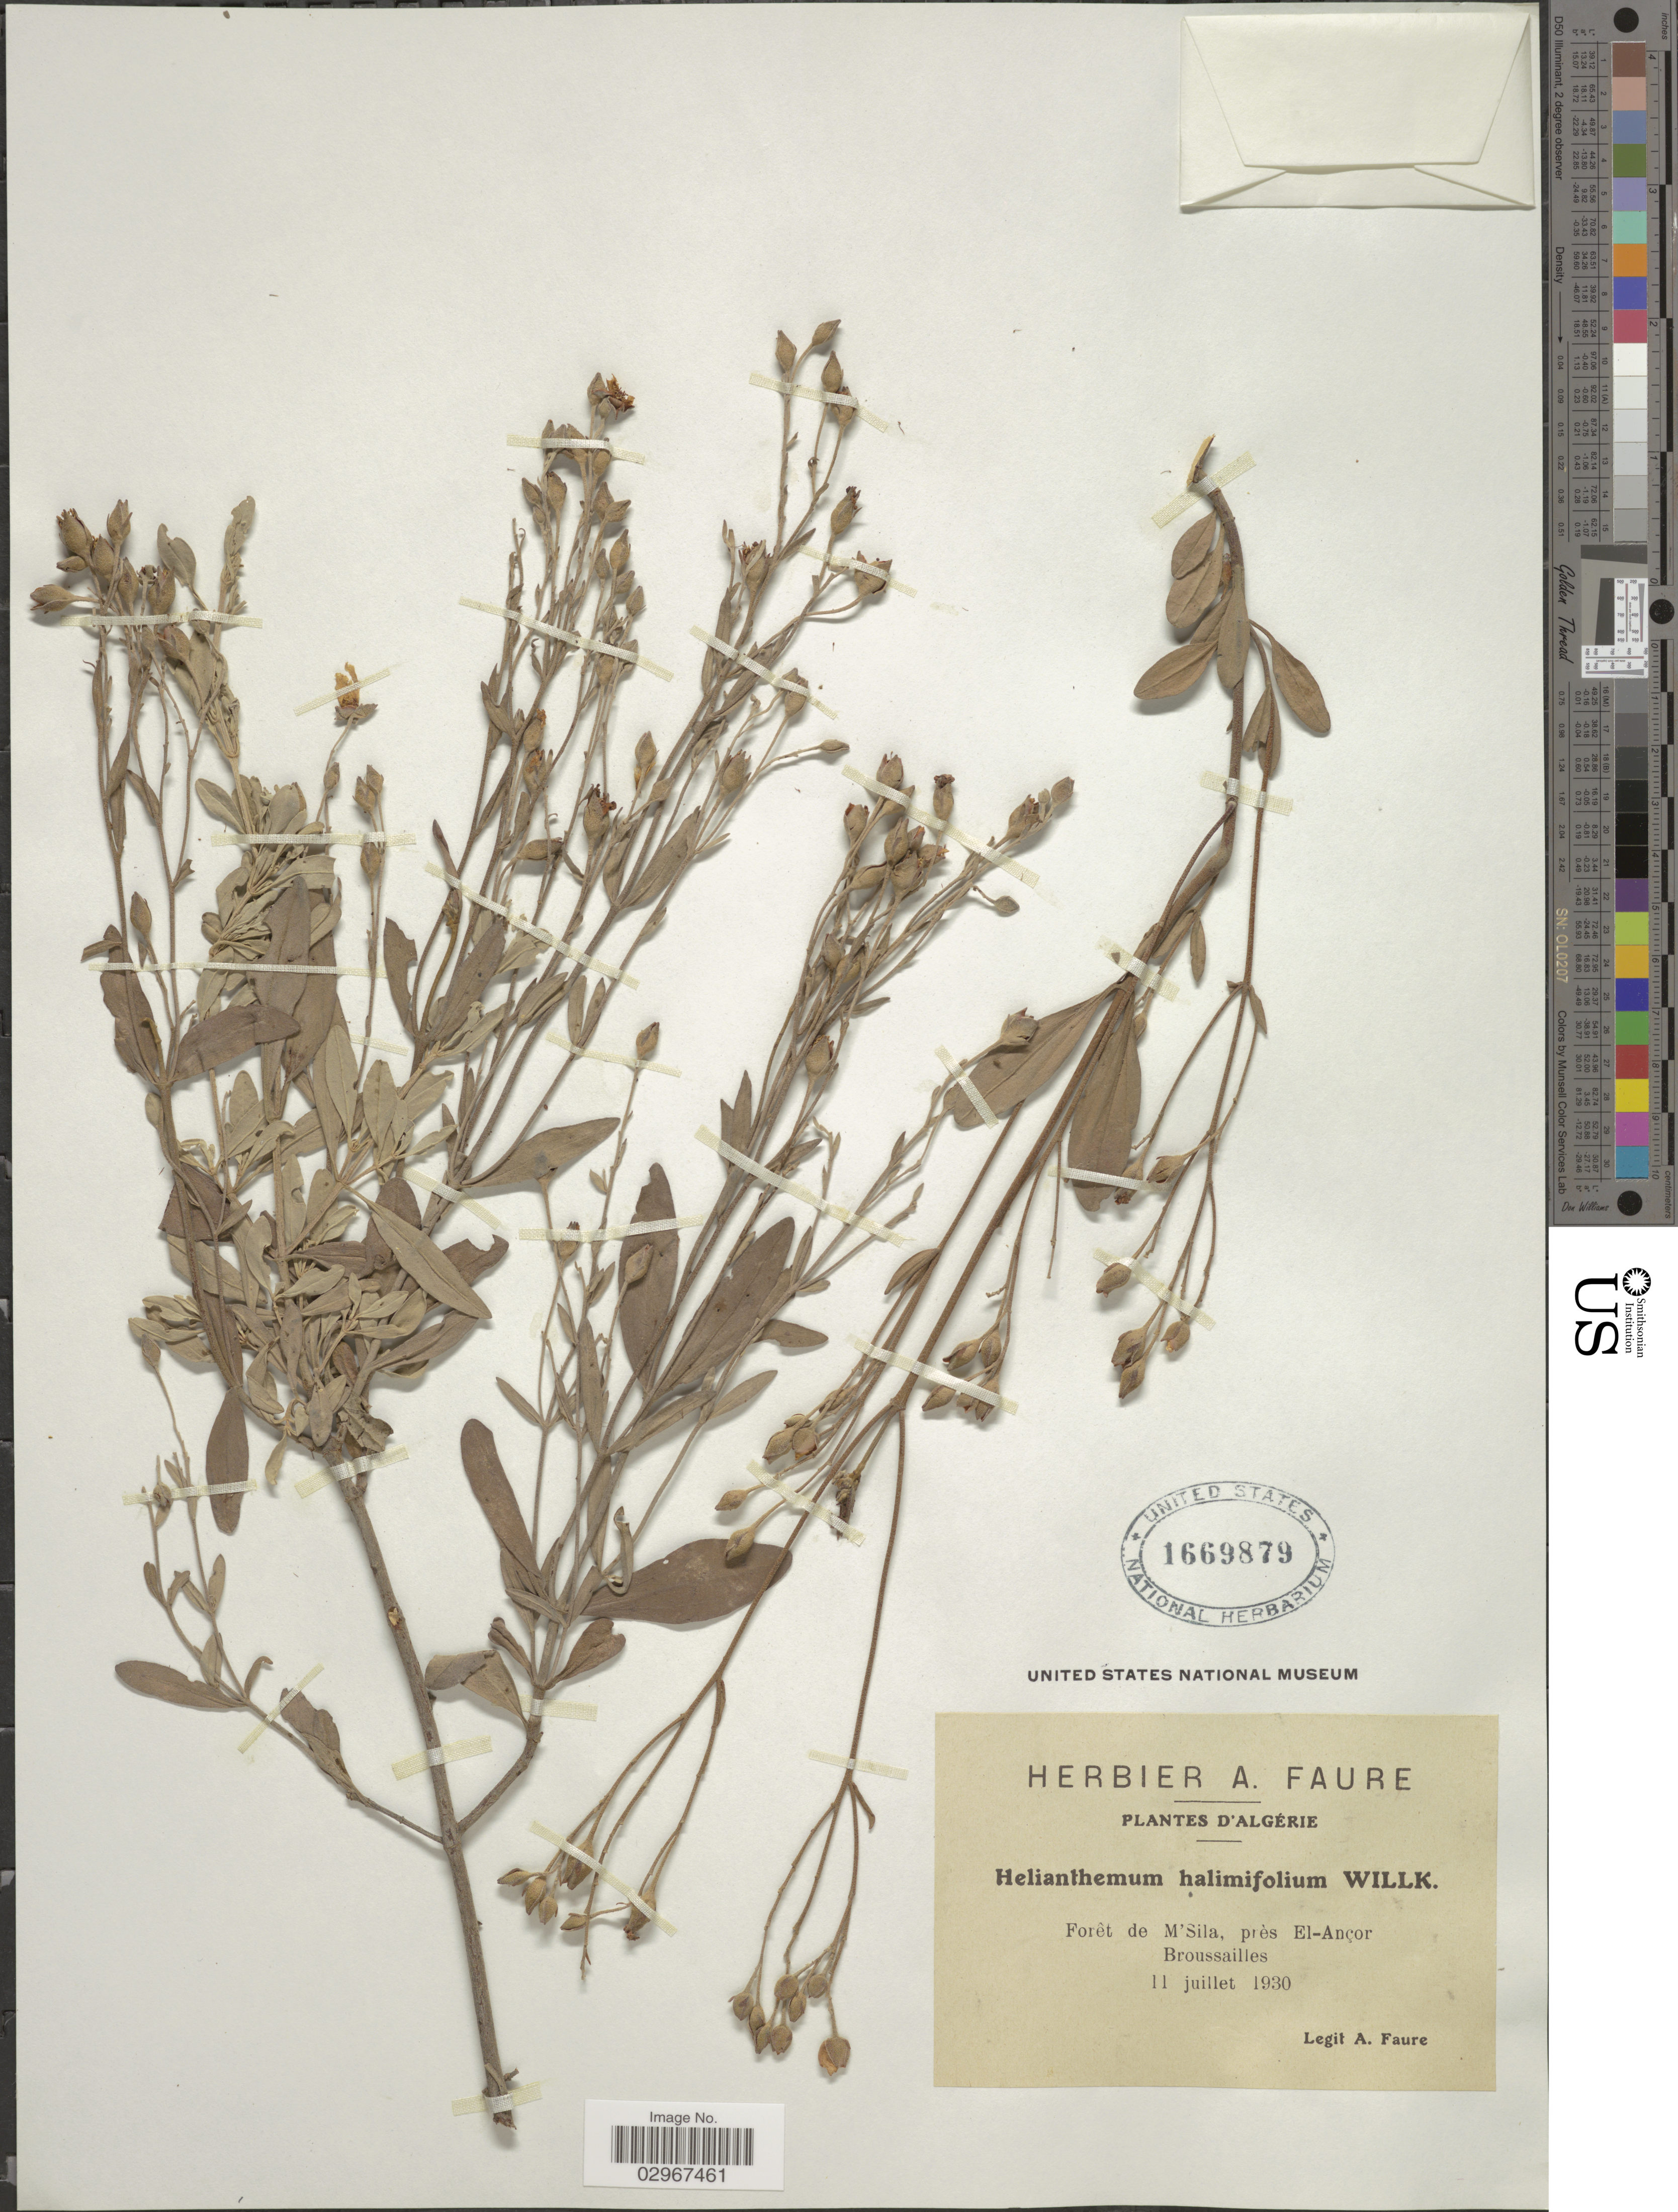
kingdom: Plantae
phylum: Tracheophyta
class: Magnoliopsida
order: Malvales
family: Cistaceae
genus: Helianthemum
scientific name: Helianthemum halimifolium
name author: (L.) Pers.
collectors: A. Faure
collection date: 1930-07-11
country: Algeria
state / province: M'Sila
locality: Forêt de M'Sila, près El-Ançor.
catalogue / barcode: US 1669879